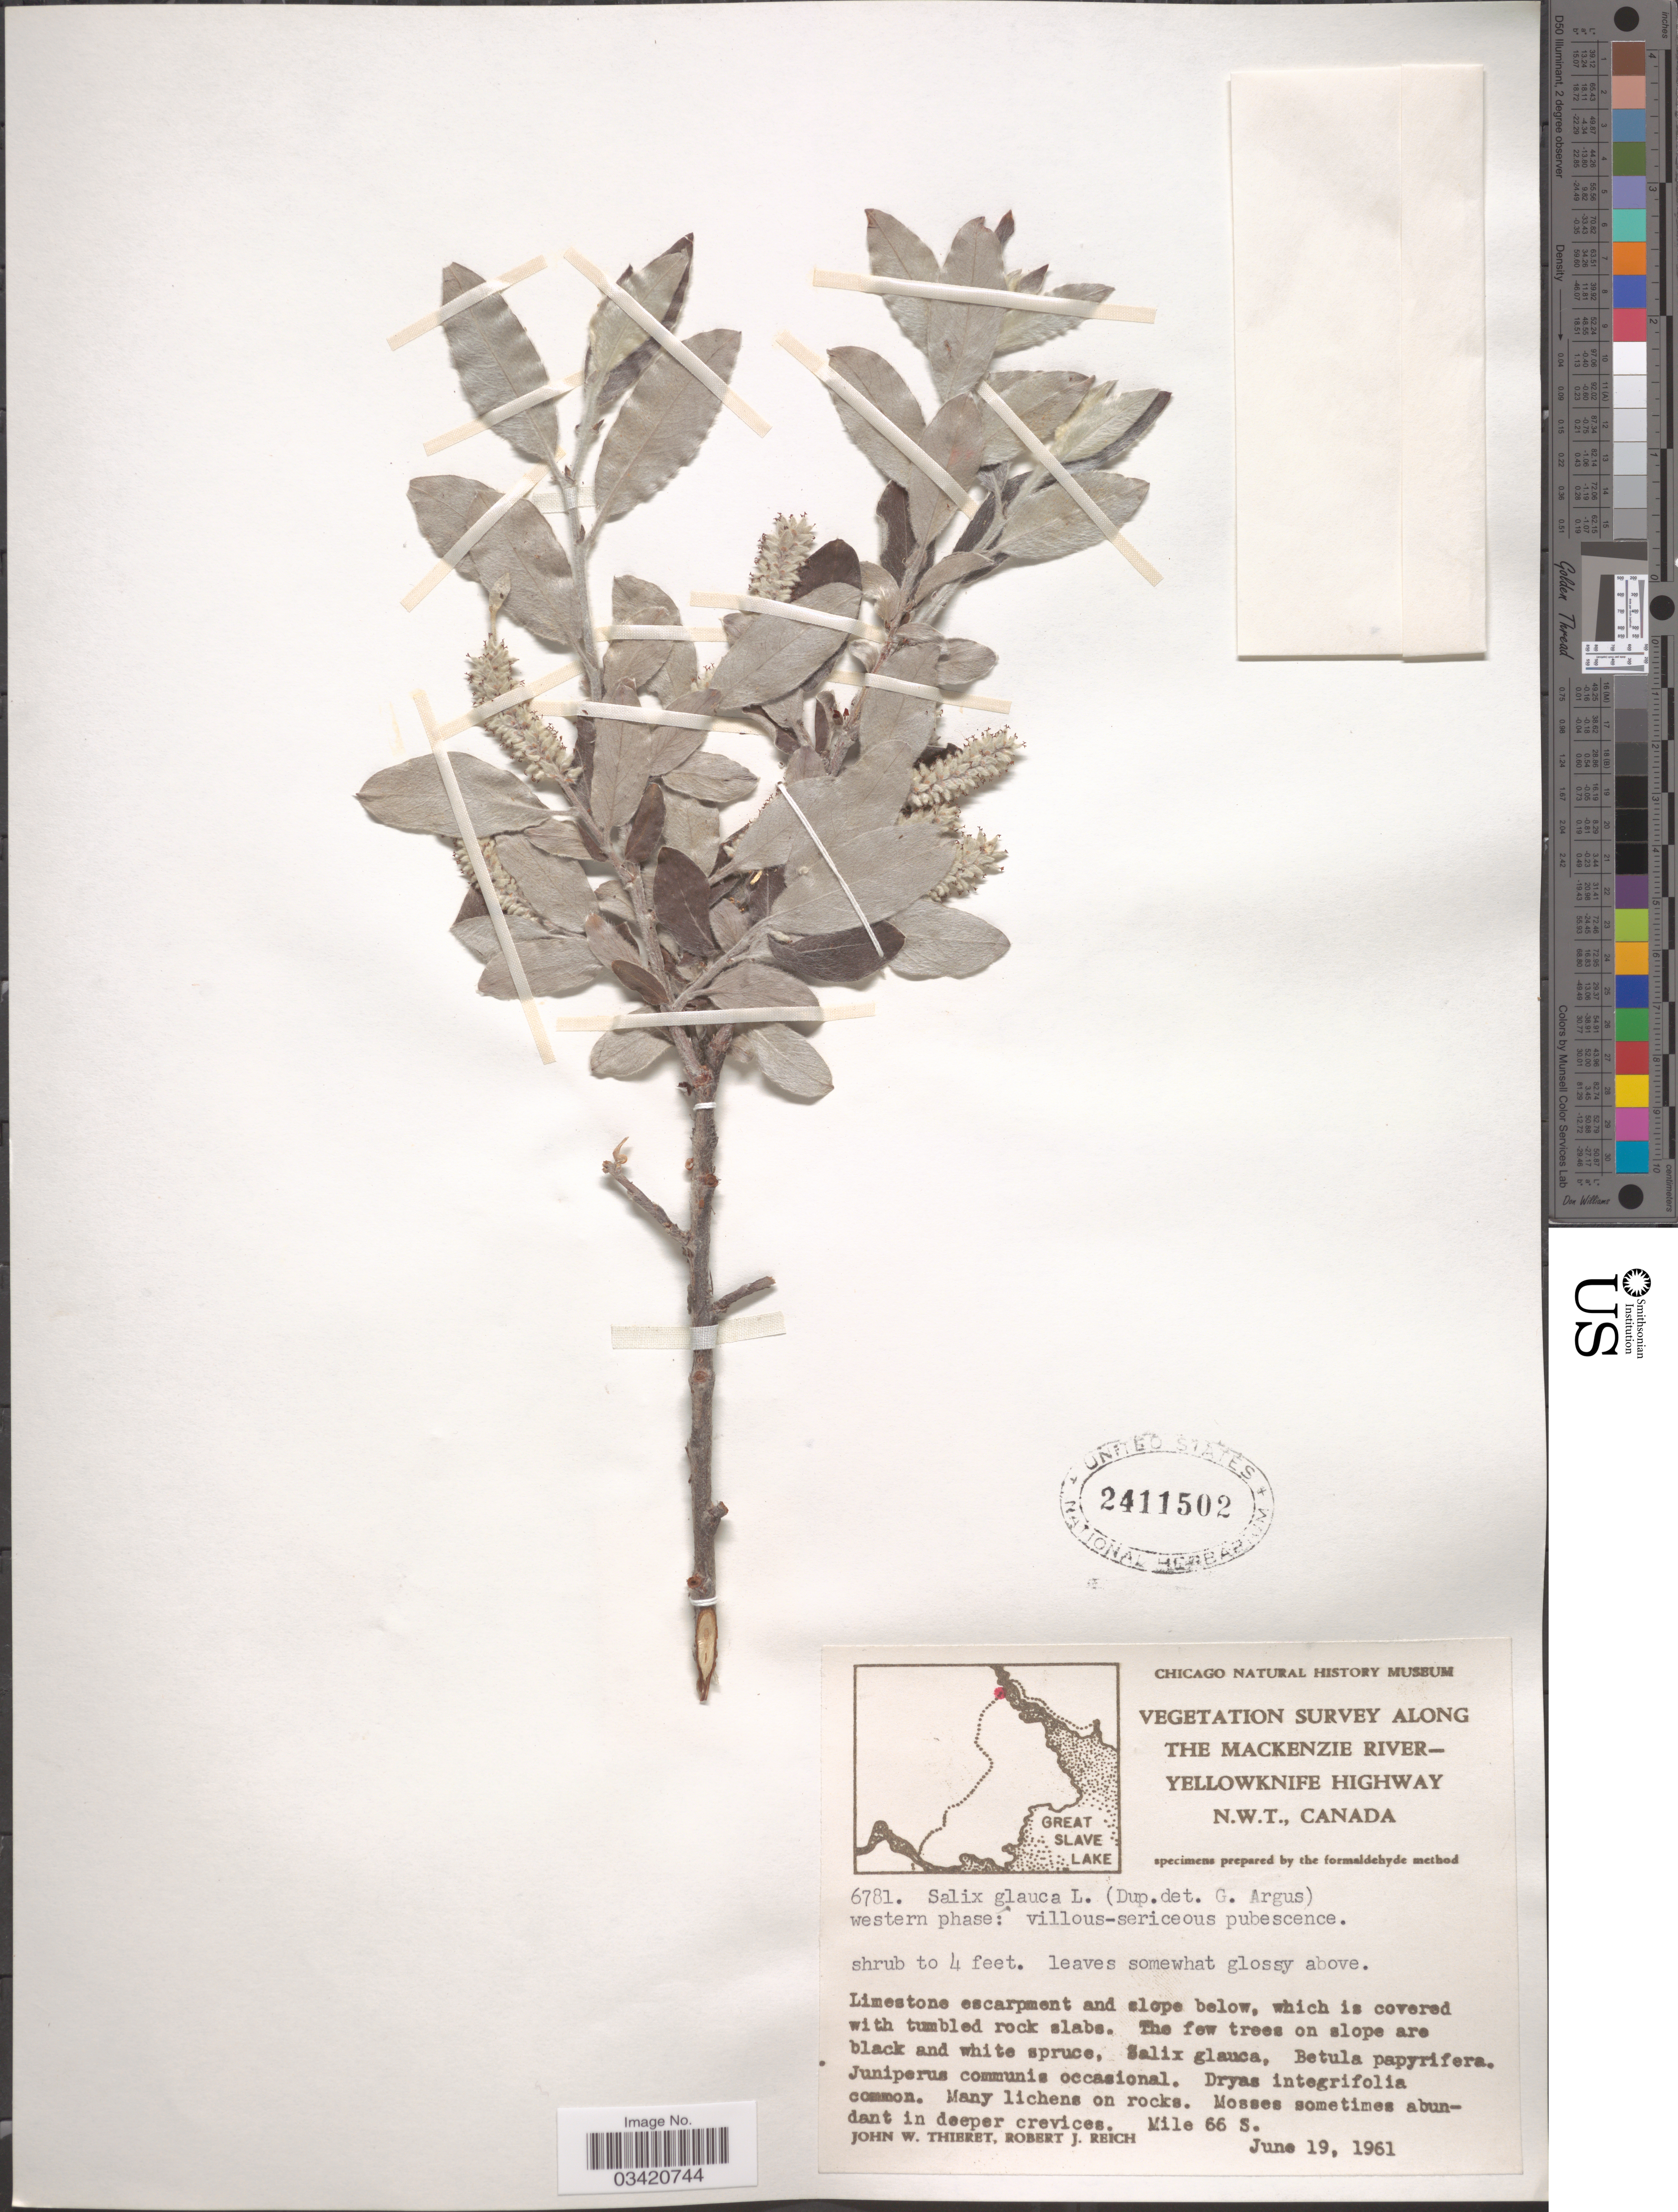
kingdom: Plantae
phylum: Tracheophyta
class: Magnoliopsida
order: Malpighiales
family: Salicaceae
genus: Salix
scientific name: Salix glauca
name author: L.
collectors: J. W. Thieret & R. Reich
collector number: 6781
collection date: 1961-06-19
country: Canada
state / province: Northwest Territories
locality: Along the Mackenzie River-Yellowknife Highway. Mile 66 S.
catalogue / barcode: US 2411502